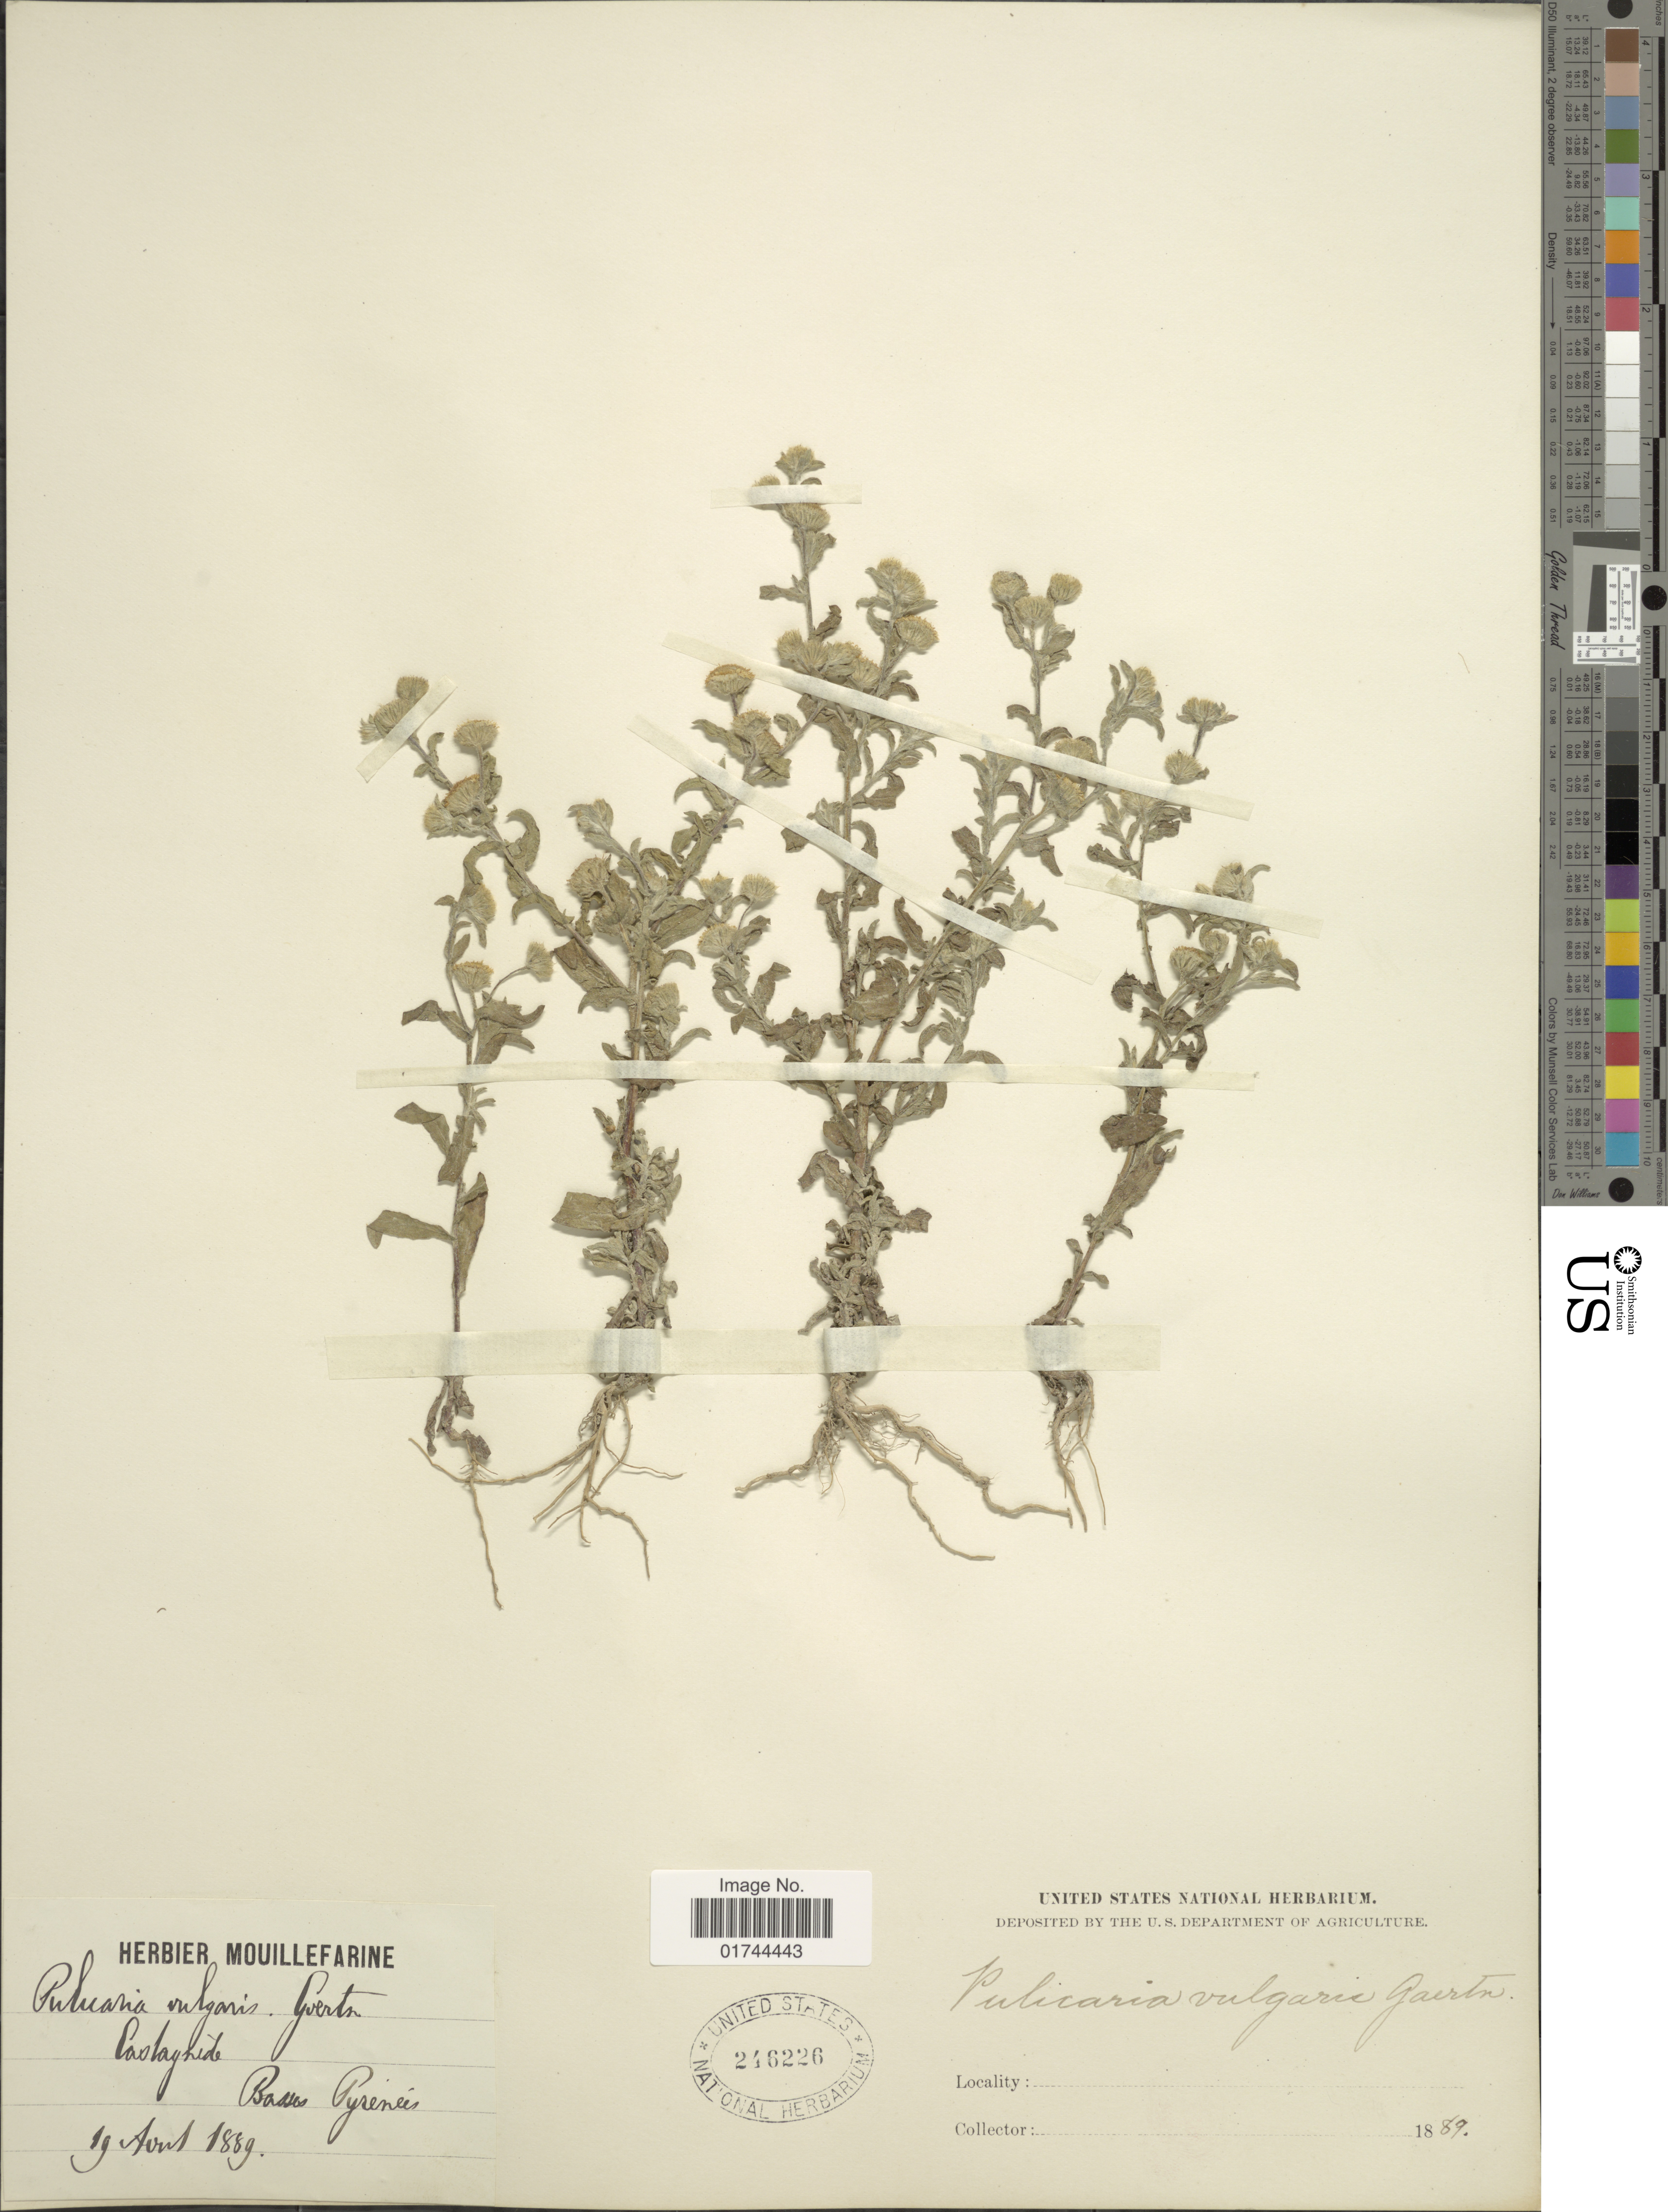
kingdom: Plantae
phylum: Tracheophyta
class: Magnoliopsida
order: Asterales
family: Asteraceae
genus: Pulicaria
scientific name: Pulicaria vulgaris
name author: Gaertn.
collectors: ex herb. Mouillefarine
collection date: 1889-08-11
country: France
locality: Basses Pyrenees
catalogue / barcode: US 246226